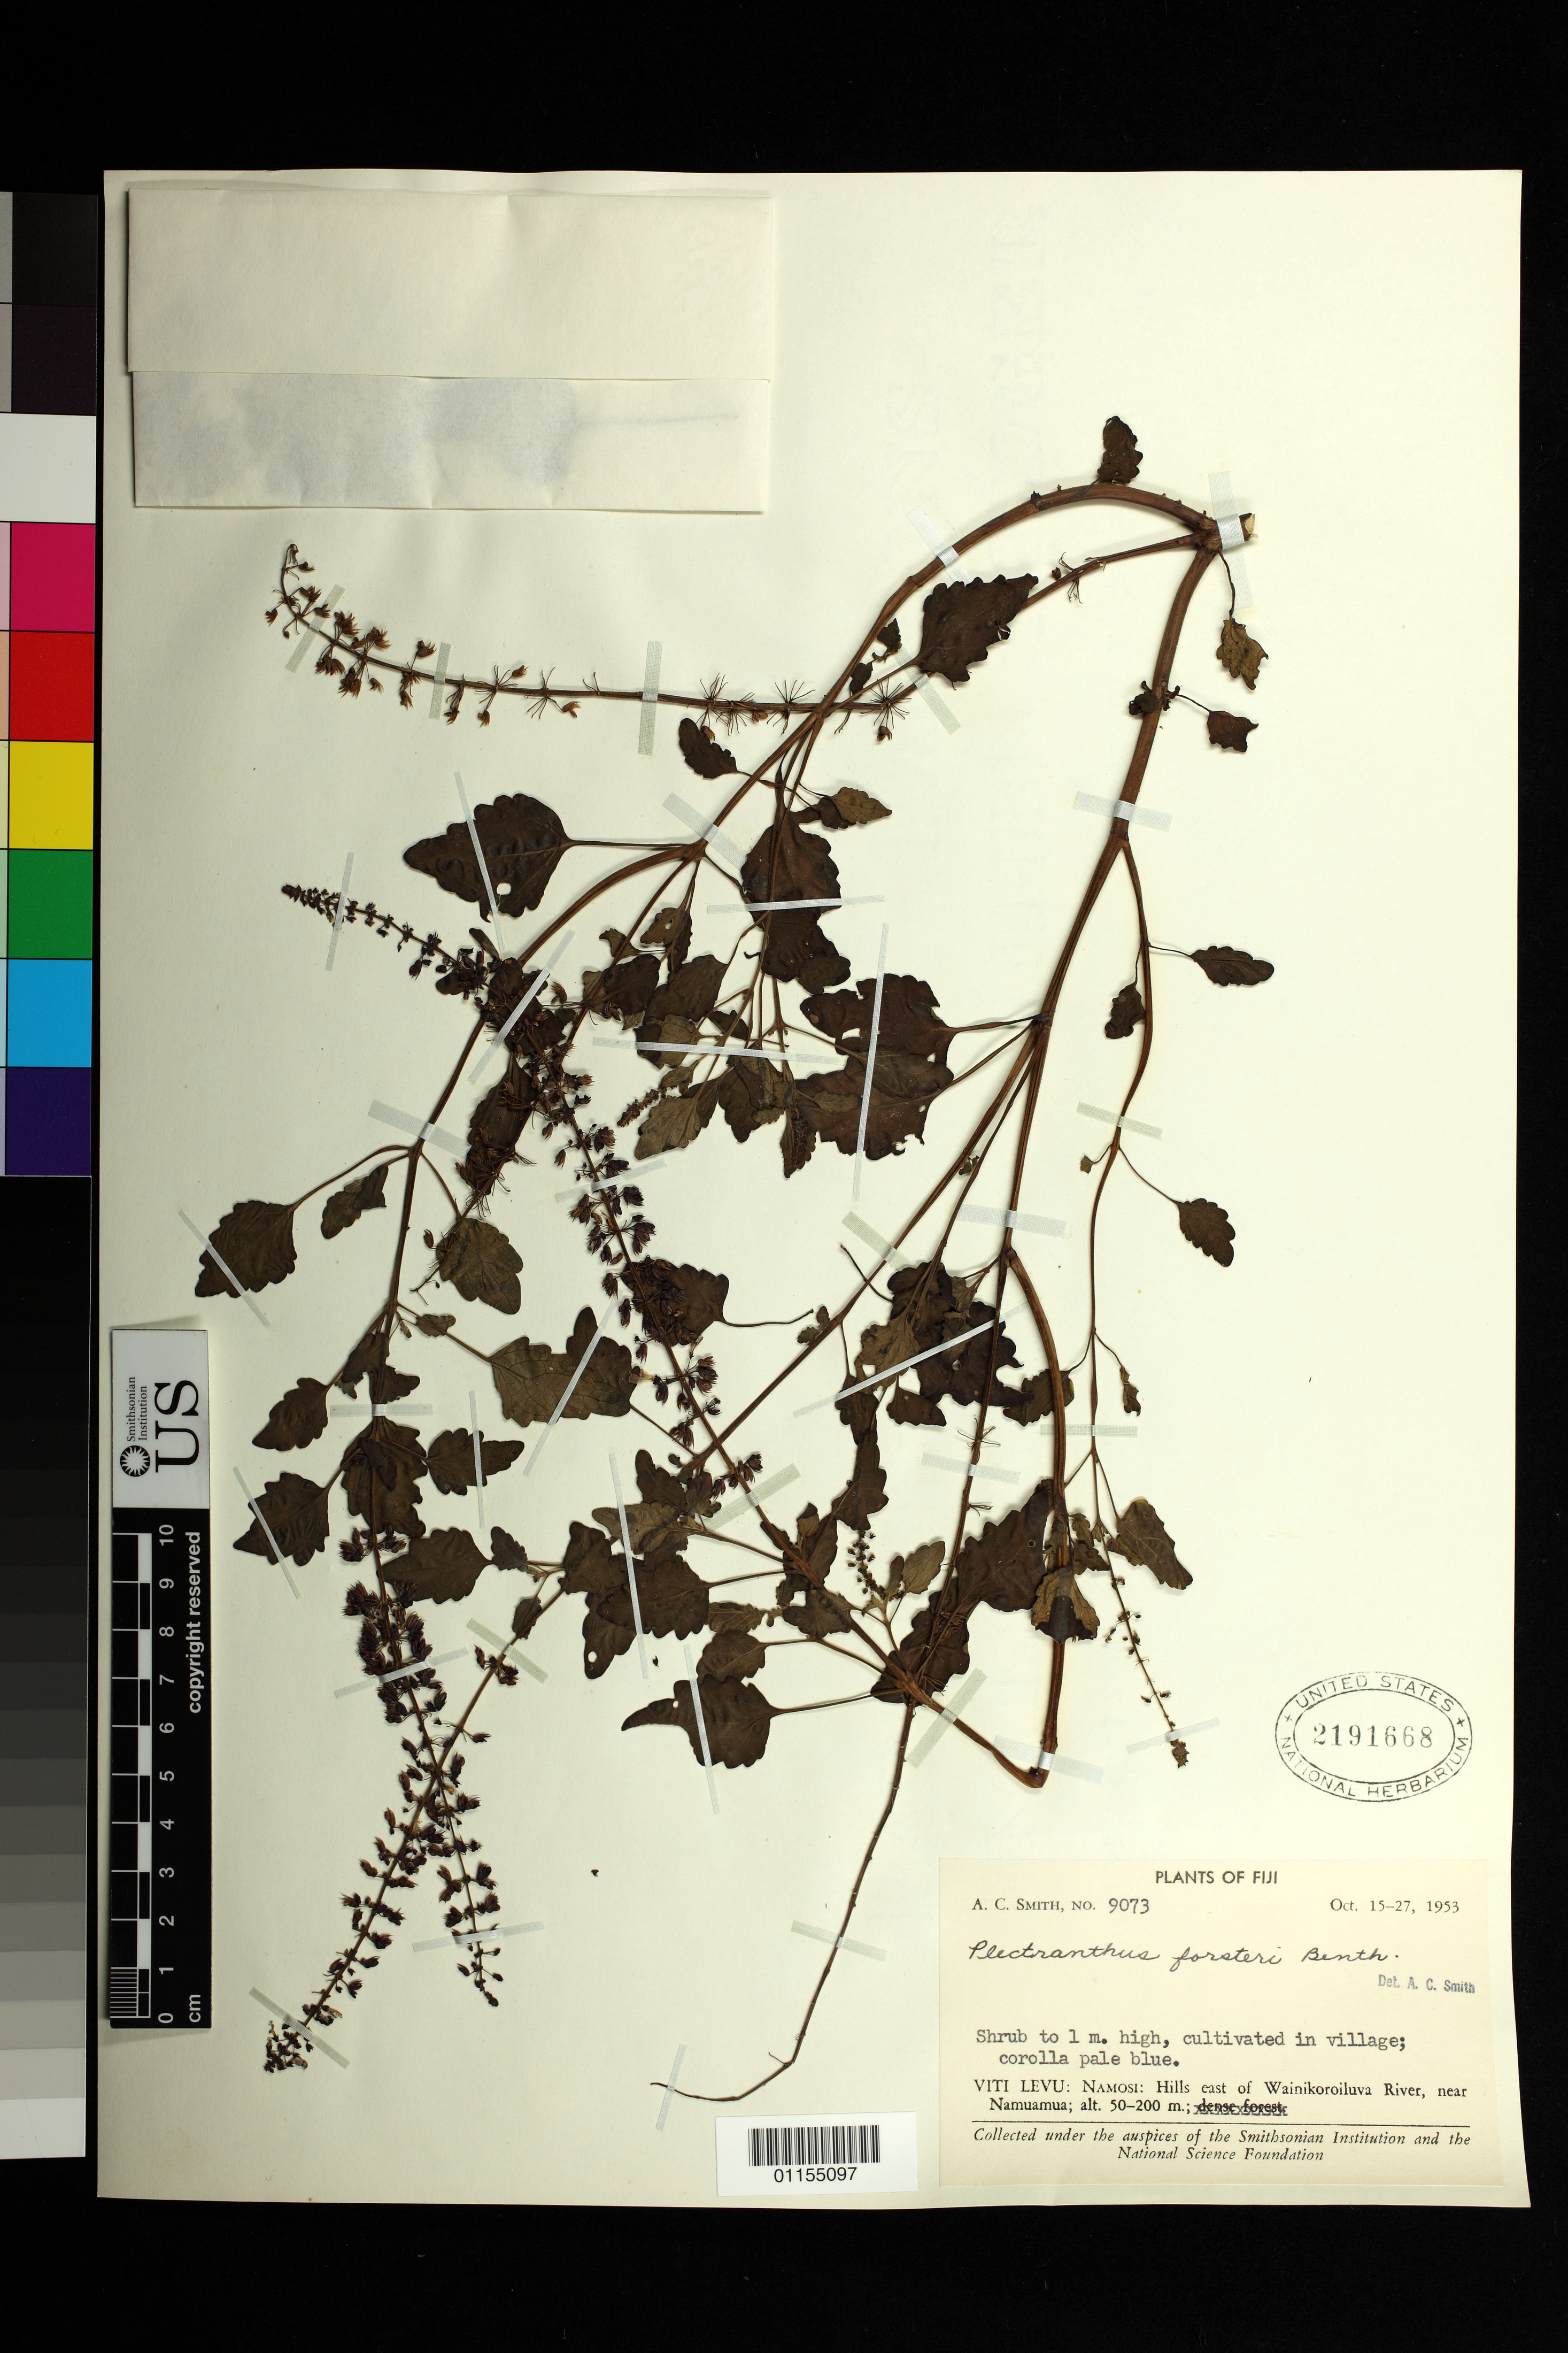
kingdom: Plantae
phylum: Tracheophyta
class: Magnoliopsida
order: Lamiales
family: Lamiaceae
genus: Plectranthus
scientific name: Plectranthus forsteri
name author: Benth.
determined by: Smith, A. C.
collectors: A. C. Smith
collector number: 9073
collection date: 1953-10-15/1953-10-27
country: Fiji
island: Viti Levu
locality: Namosi: Hills E of Wainikoroiluva River, near Namuamua.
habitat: Cultivated in village.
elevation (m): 50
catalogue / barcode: US 2191668